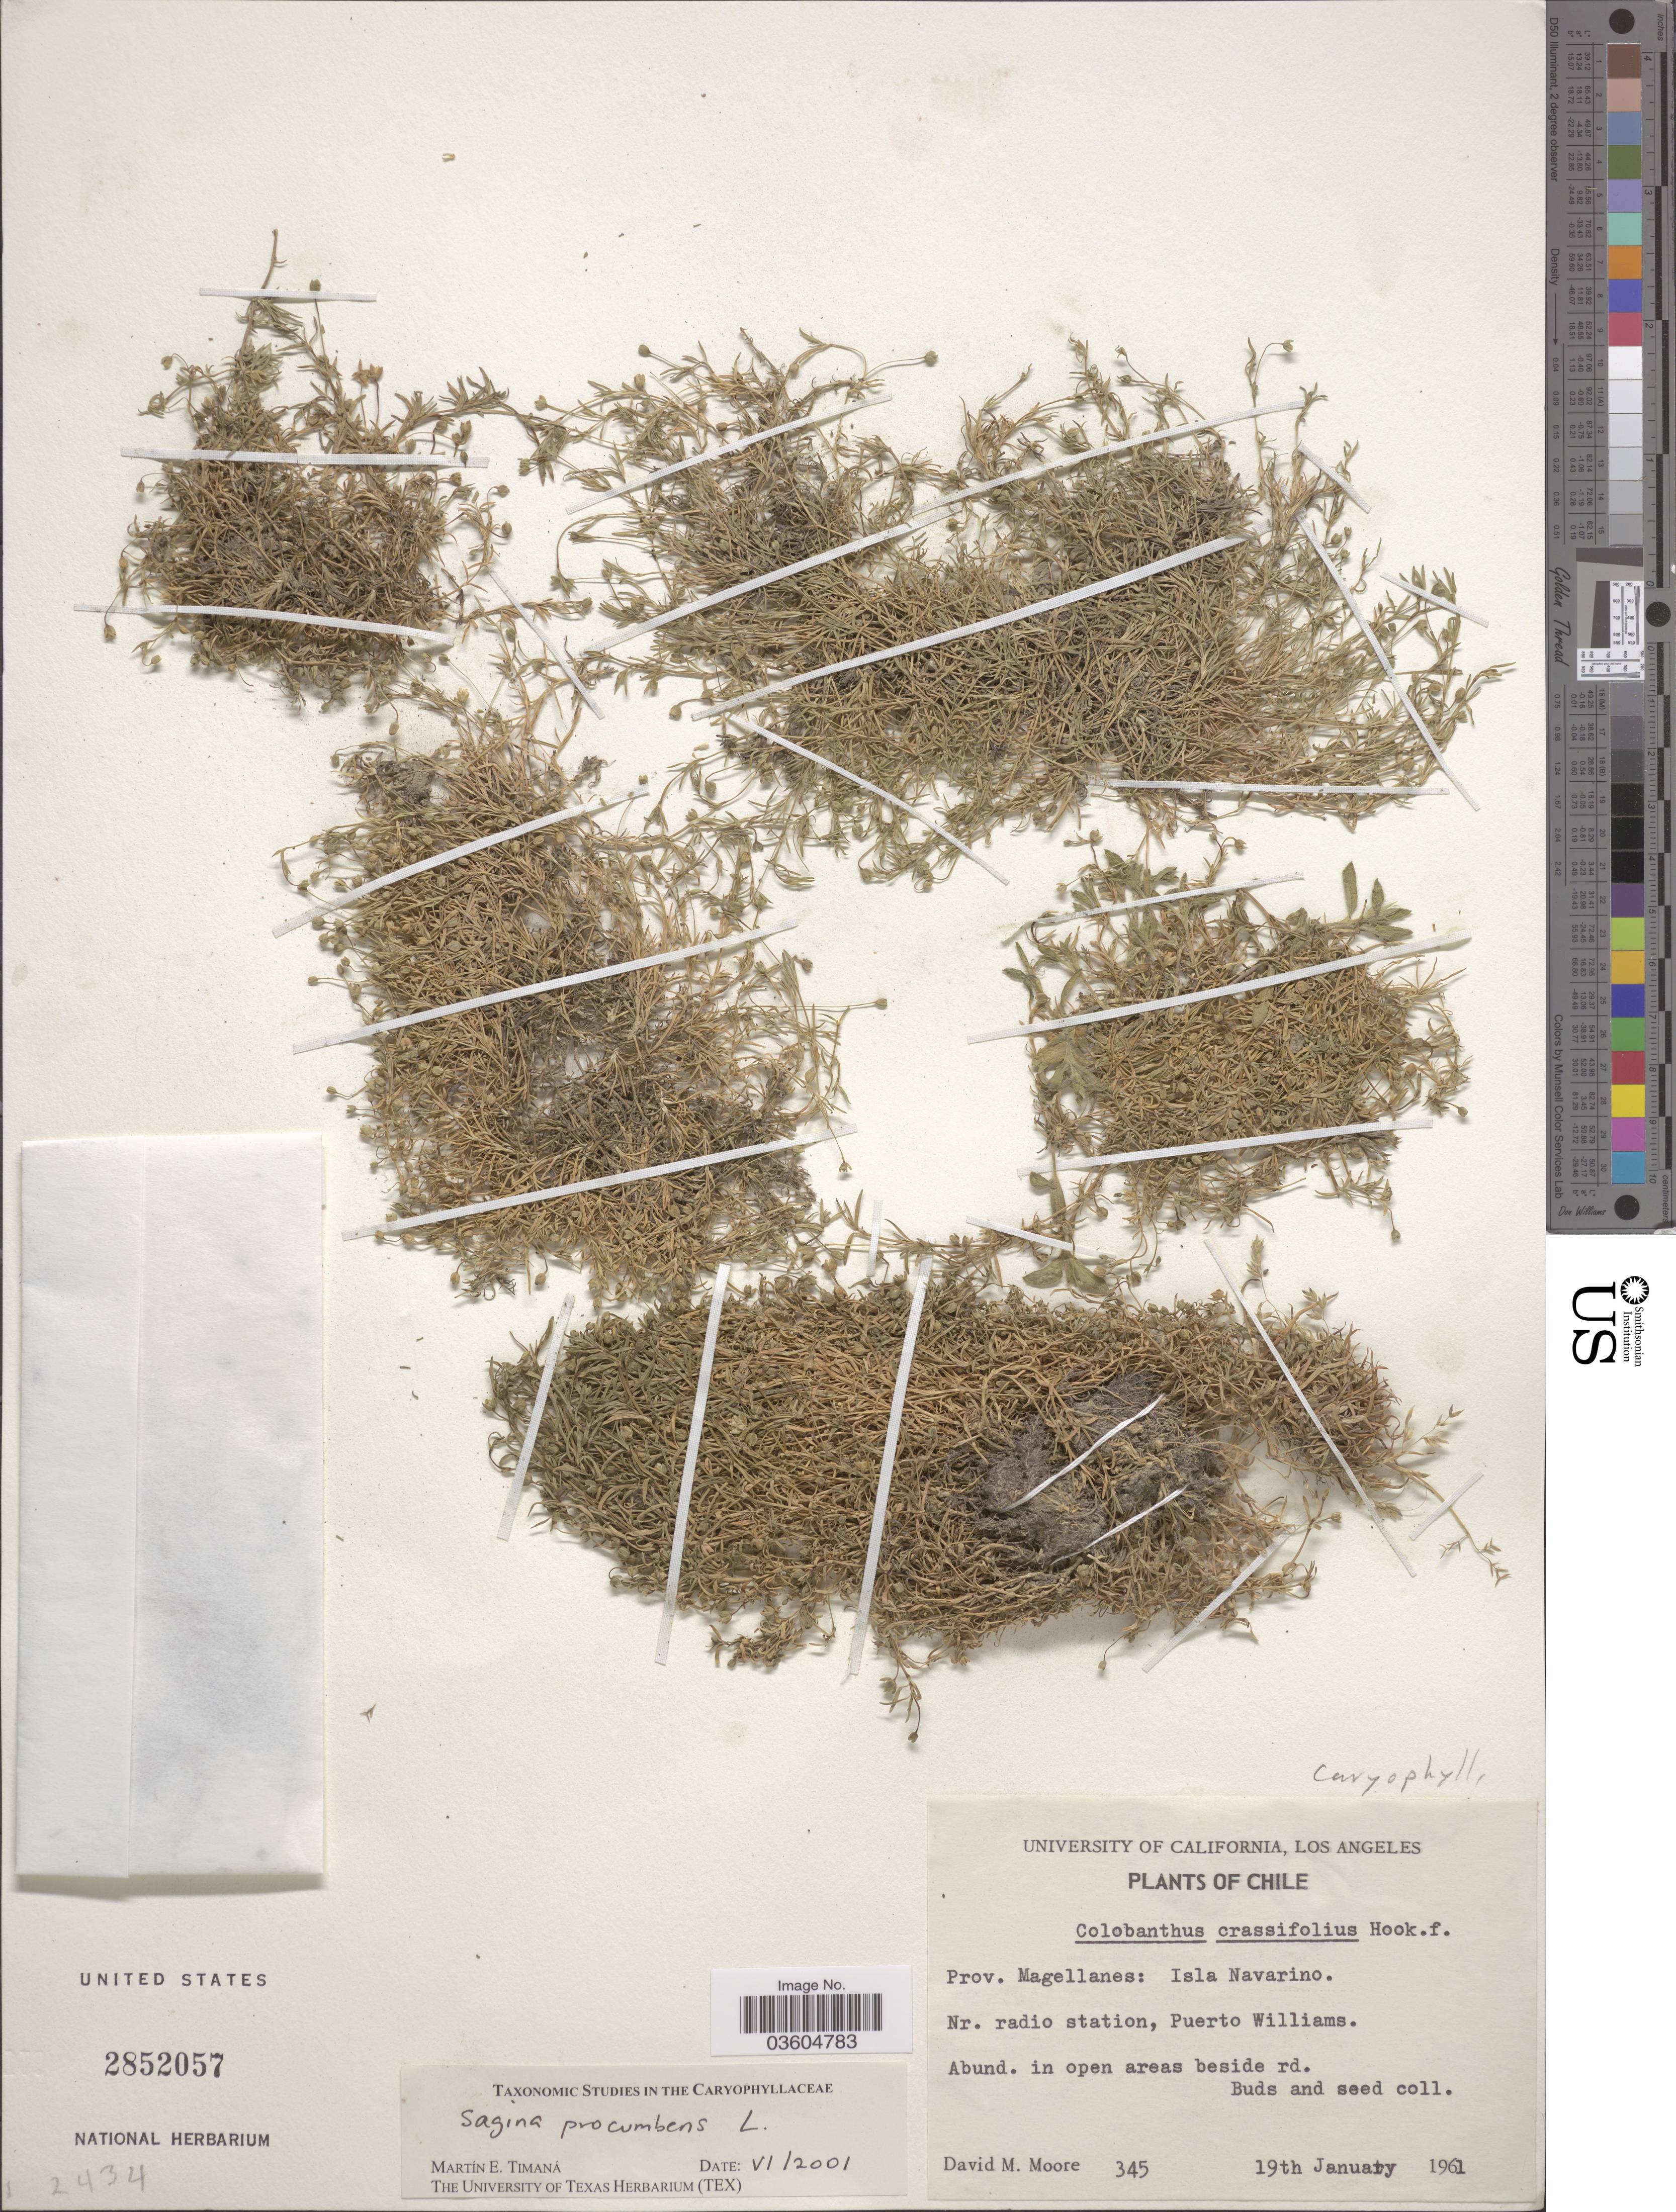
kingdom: Plantae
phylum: Tracheophyta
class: Magnoliopsida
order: Caryophyllales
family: Caryophyllaceae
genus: Colobanthus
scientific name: Colobanthus crassifolius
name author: (d'Urv.) Hook. f.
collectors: D. Moore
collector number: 345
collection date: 1961-01-19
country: Chile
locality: Prov. Magellanes: Isla Navarino. Nr. radio station, Puerto Williams.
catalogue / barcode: US 2852057